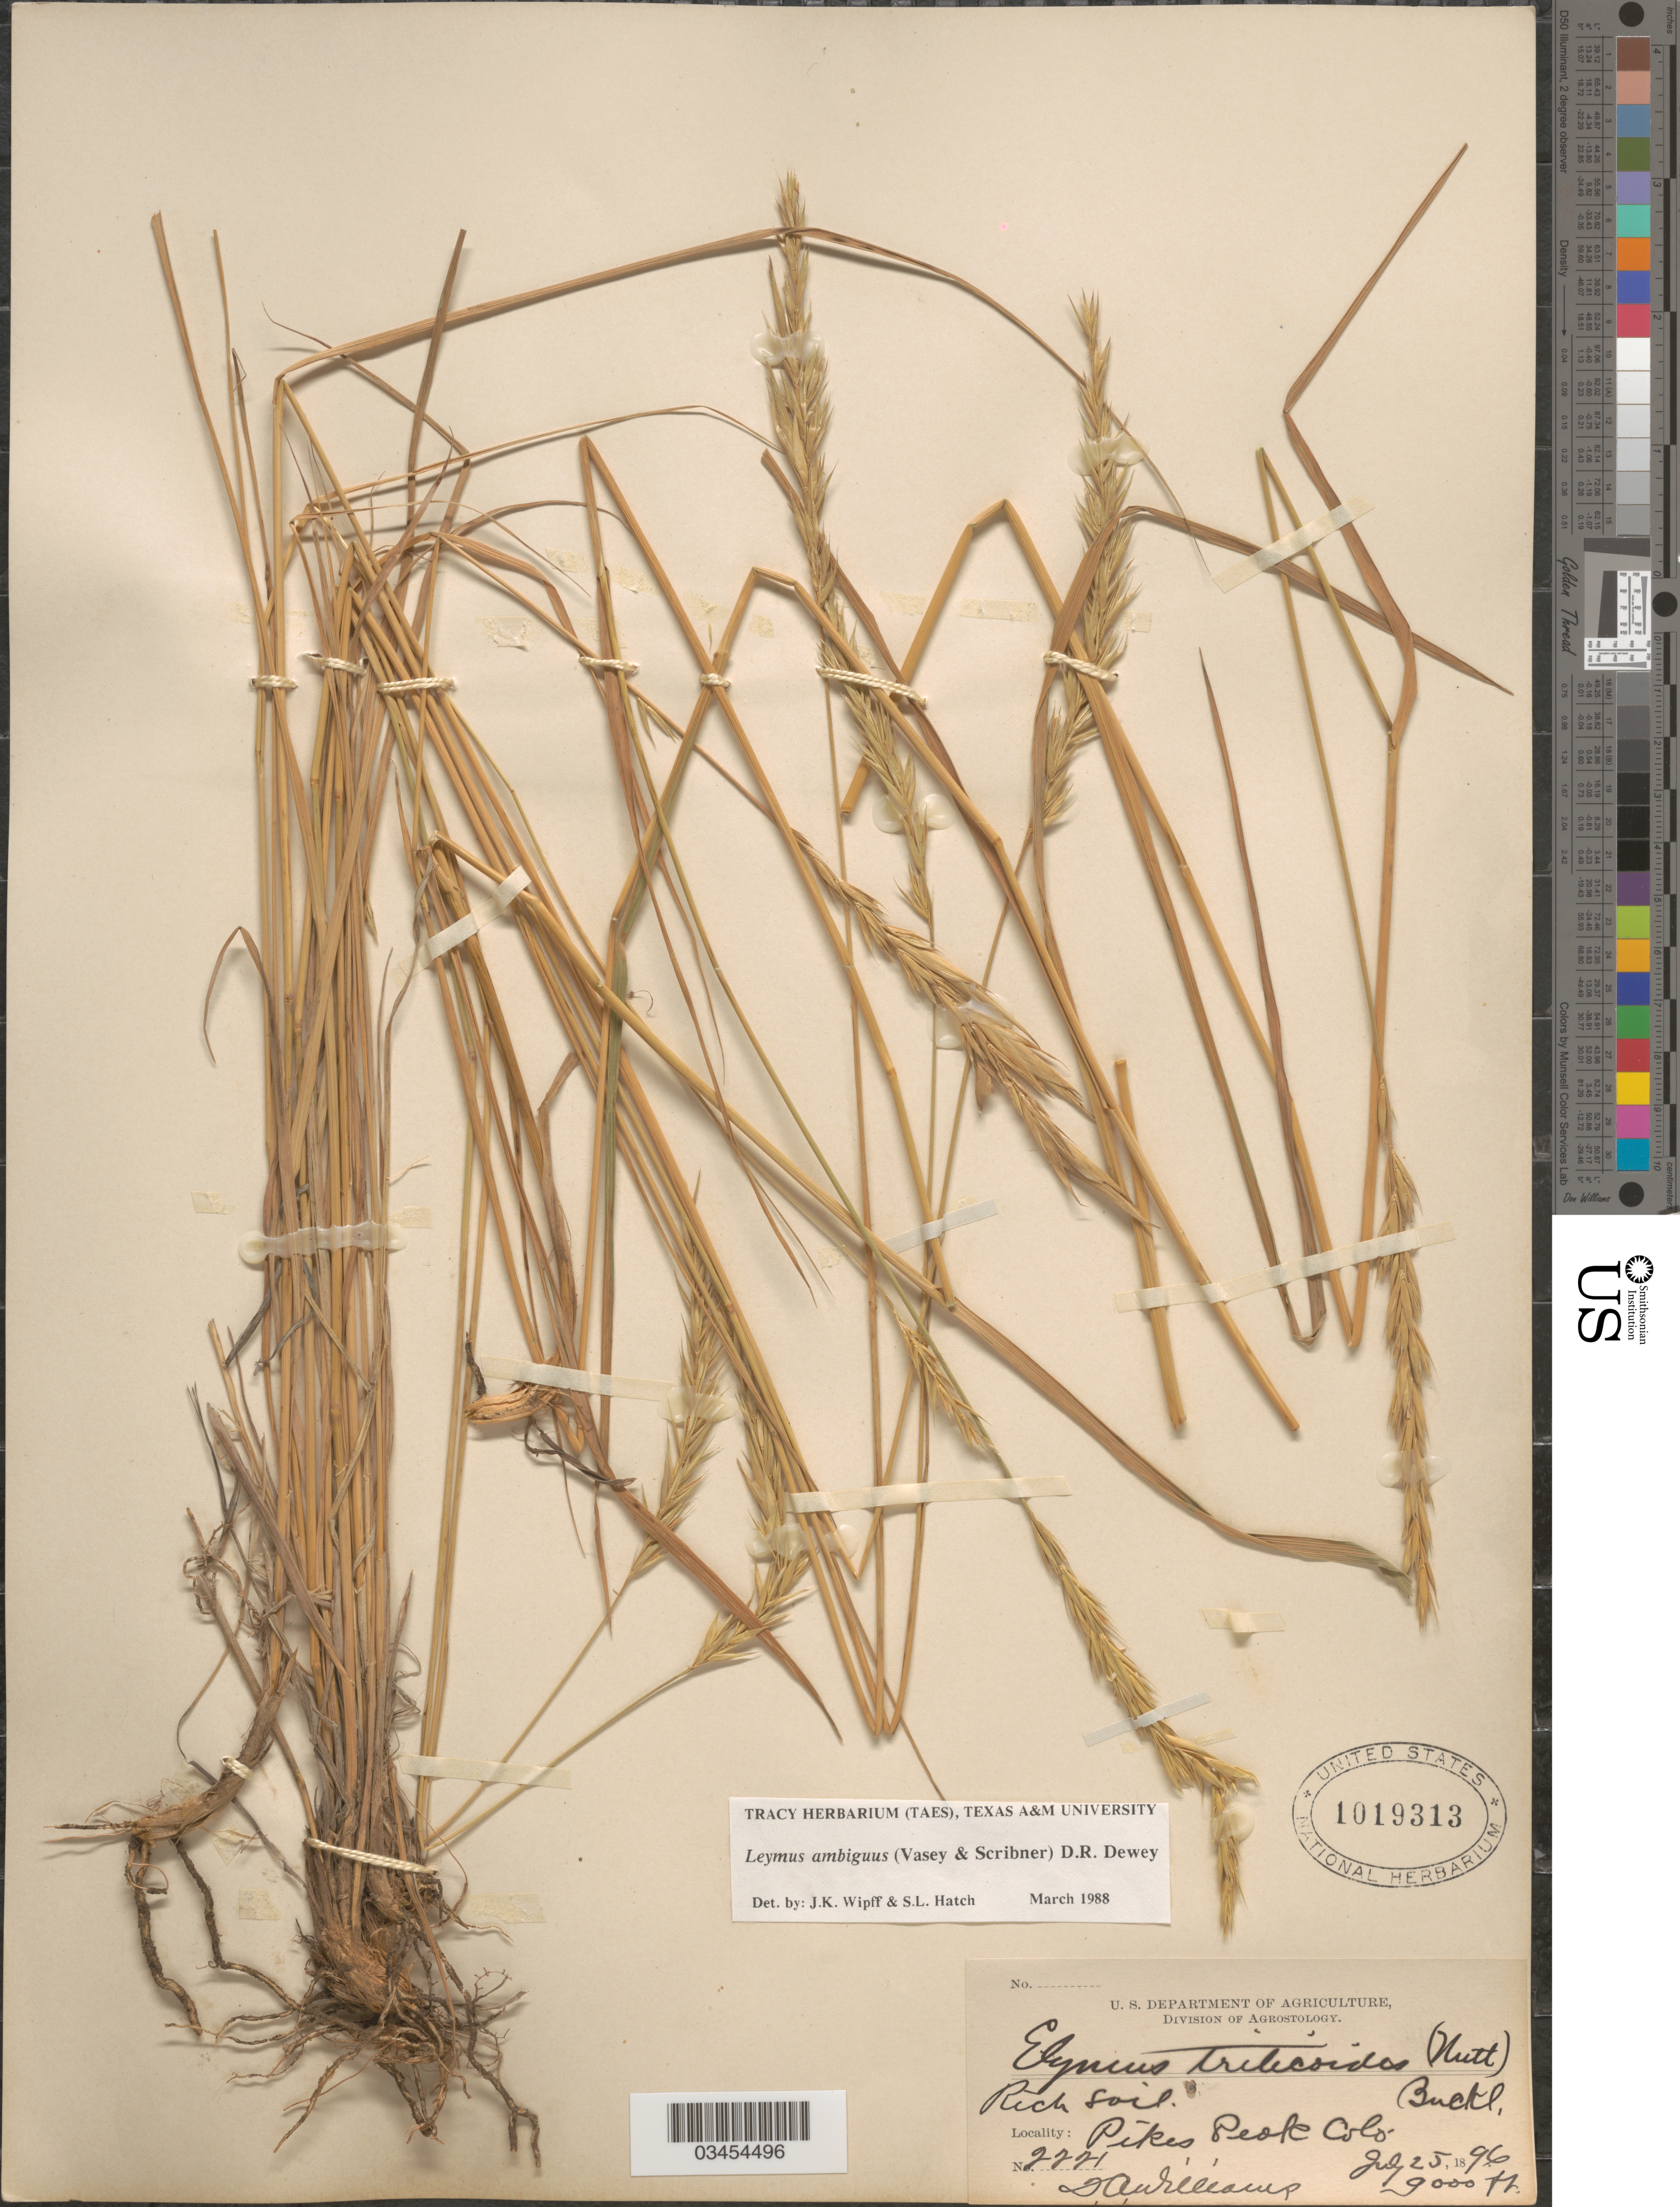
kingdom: Plantae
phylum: Tracheophyta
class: Liliopsida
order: Poales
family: Poaceae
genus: Leymus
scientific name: Leymus ambiguus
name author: (Vasey & Scribn.) Dewey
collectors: T. Williams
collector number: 2221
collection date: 1896-07-25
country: United States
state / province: Colorado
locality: Pikes Peak.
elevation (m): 2743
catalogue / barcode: US 1019313